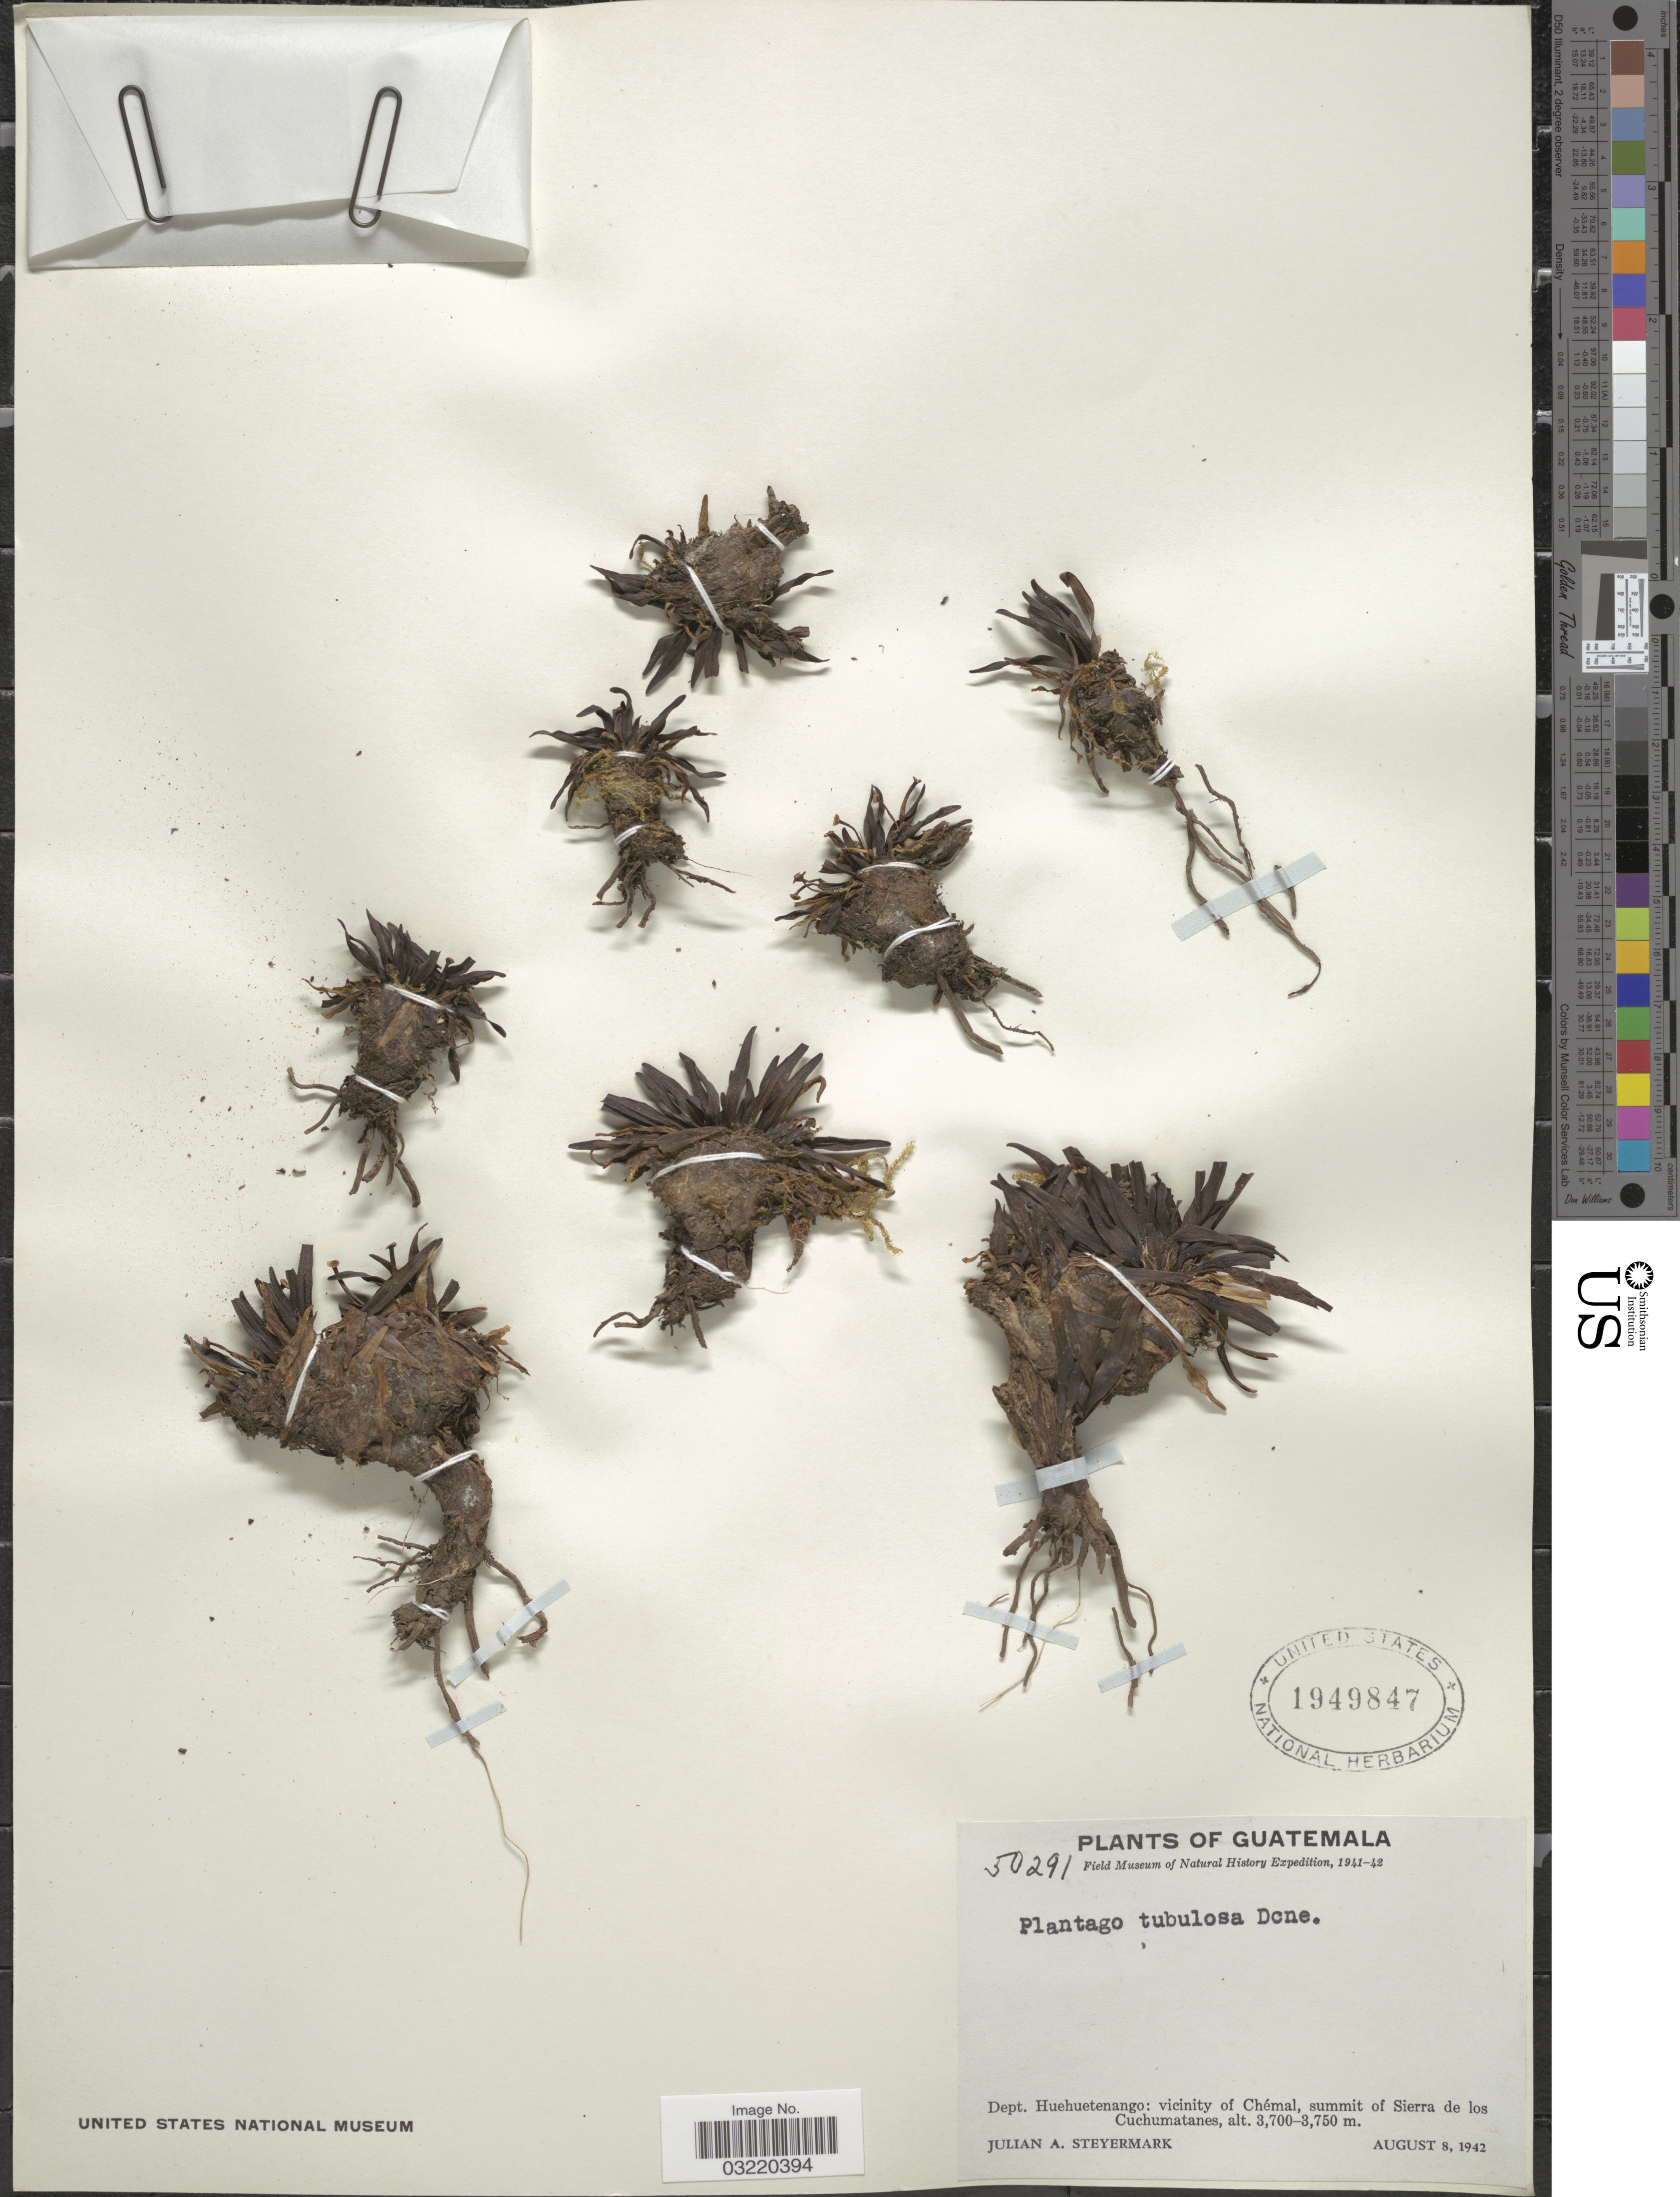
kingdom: Plantae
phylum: Tracheophyta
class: Magnoliopsida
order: Lamiales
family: Plantaginaceae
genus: Plantago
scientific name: Plantago tubulosa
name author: Decne.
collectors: J. Steyermark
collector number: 50291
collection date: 1942-08-08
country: Guatemala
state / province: Huehuetenango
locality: Dept. Huehuetenango: vicinity of Chémal, summit of Sierra de los Cuchumatanes.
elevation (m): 3700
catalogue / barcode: US 1949847